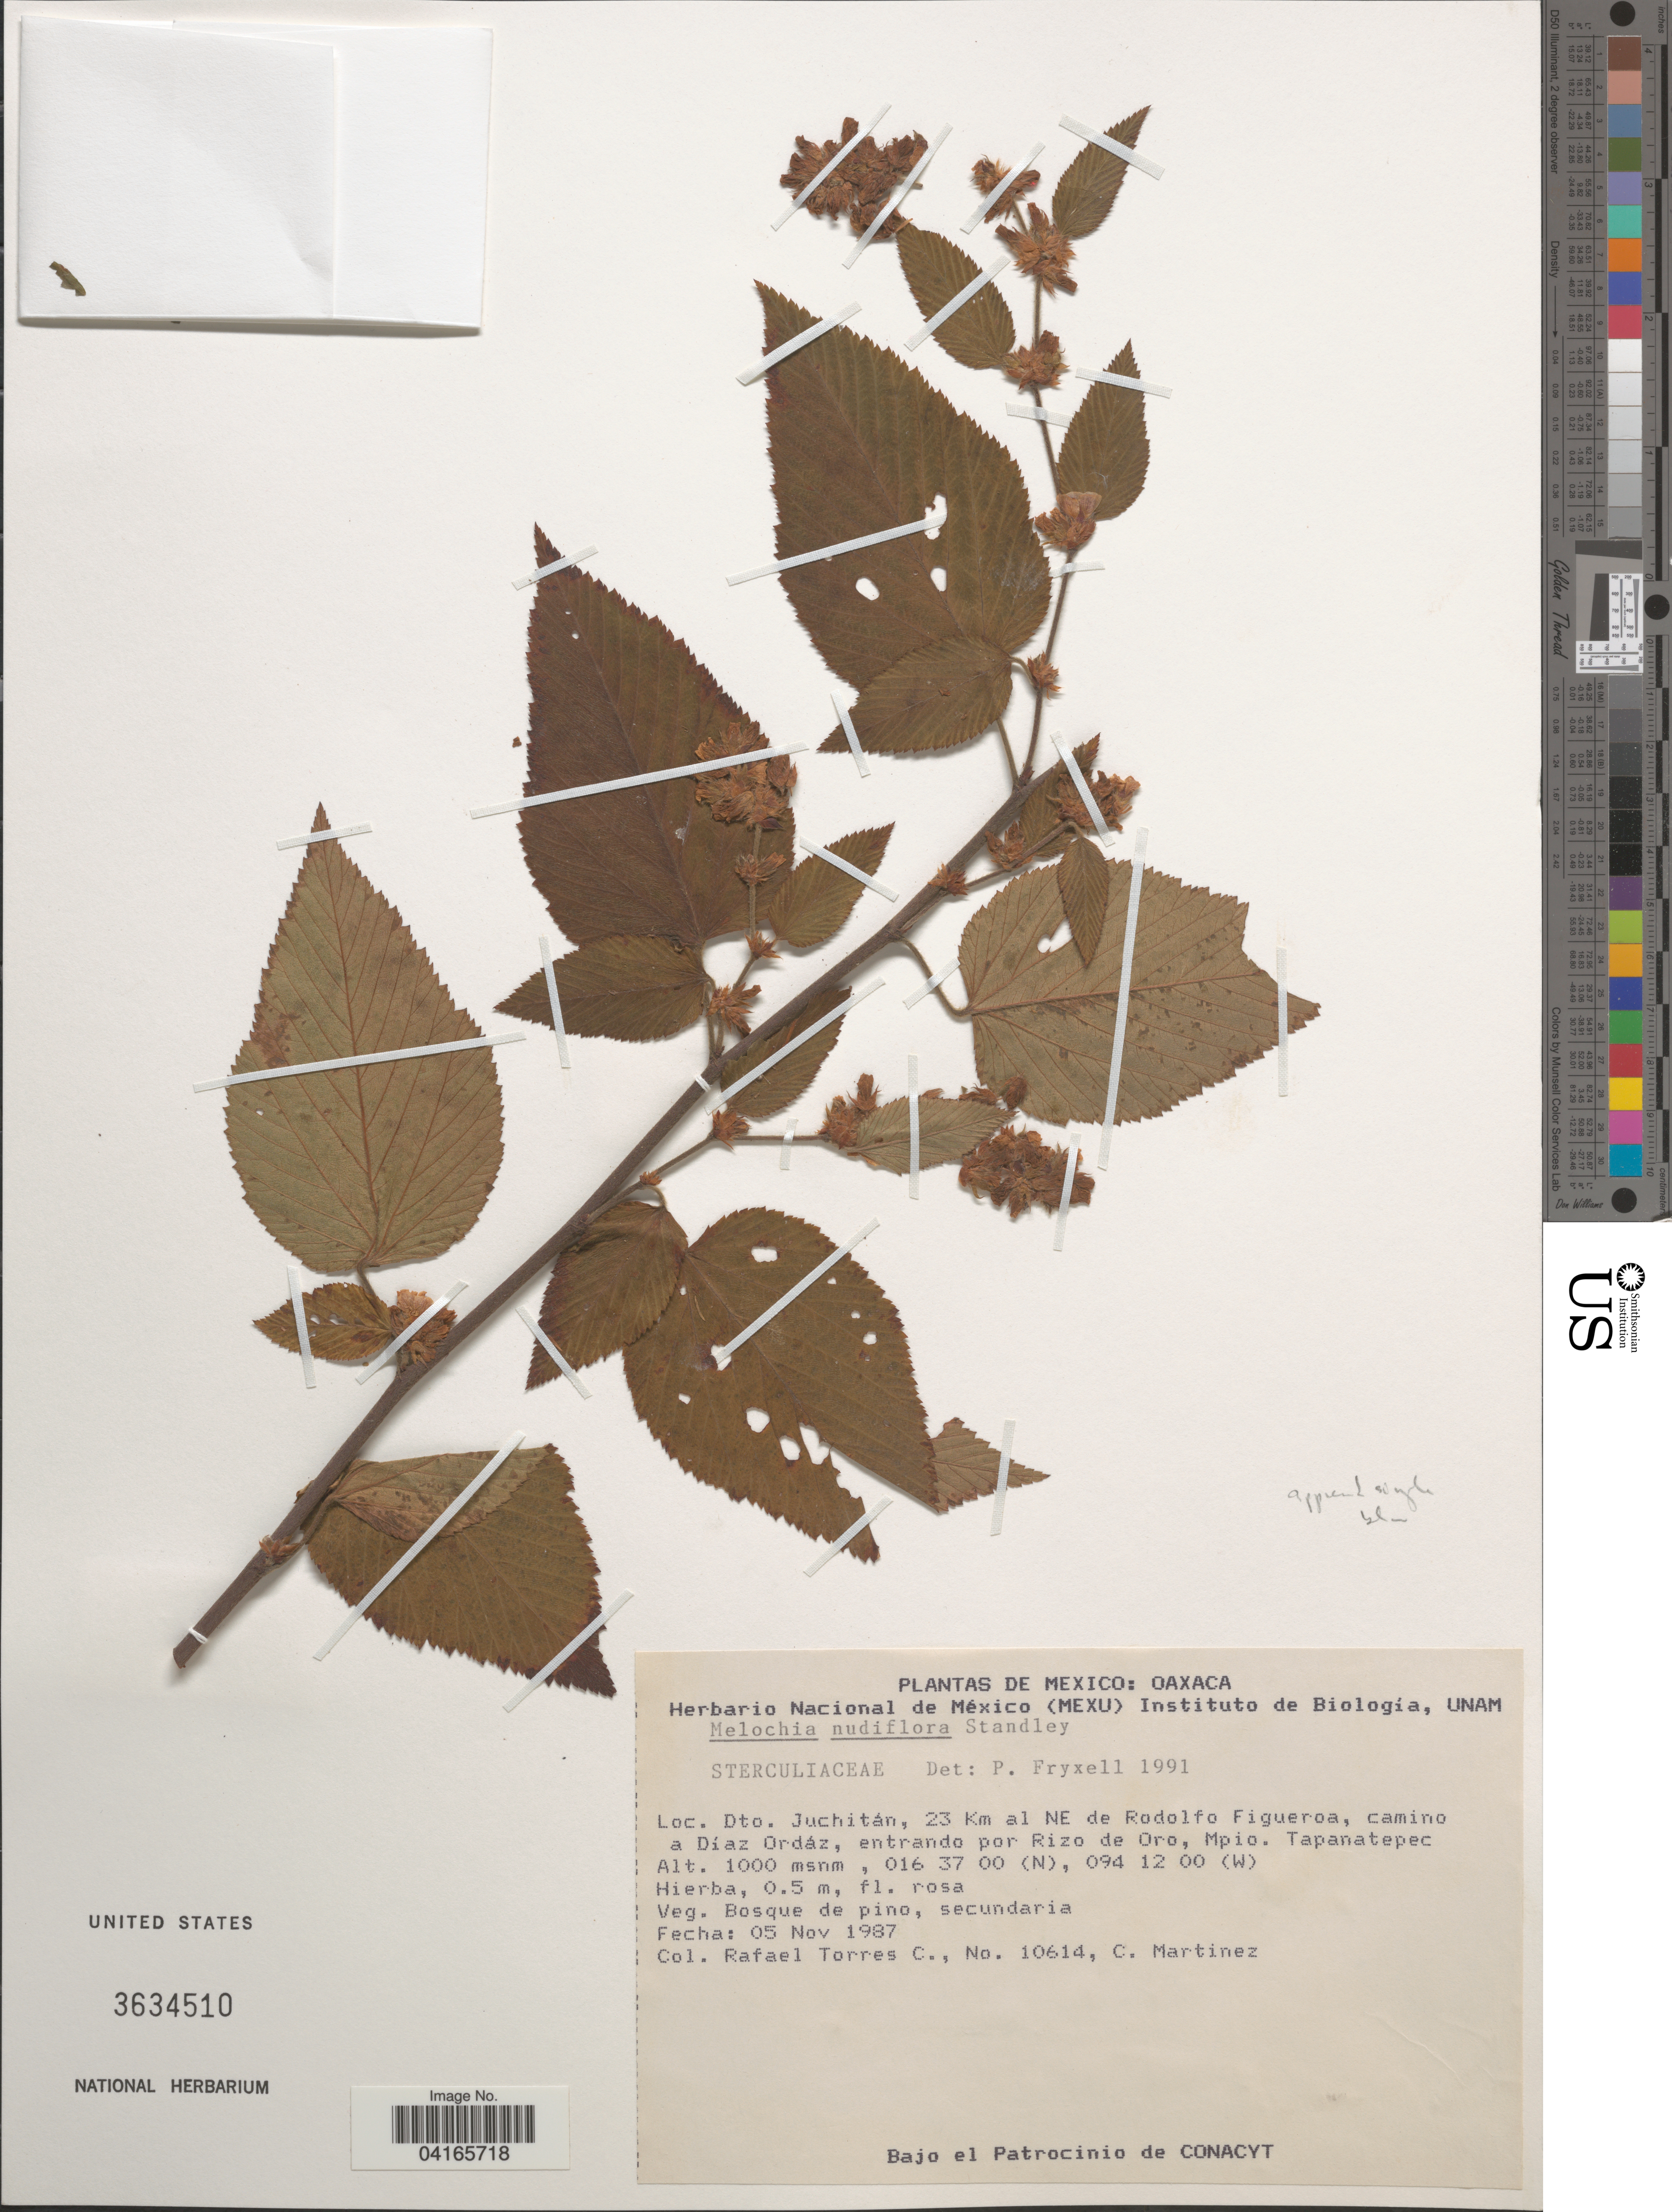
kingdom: Plantae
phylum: Tracheophyta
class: Magnoliopsida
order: Malvales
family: Malvaceae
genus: Melochia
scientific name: Melochia nudiflora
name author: Standl. & L.O. Williams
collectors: R. Torres C. & C. Martínez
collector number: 10614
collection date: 1987-11-05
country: Mexico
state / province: Oaxaca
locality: Dto. Juchitán, 23 Km al NE de Rodolfo Figueroa, camino a Díaz Ordáz, entrando por Rizo de Oro, Mpio. Tapanatepec.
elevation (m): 1000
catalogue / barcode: US 3634510